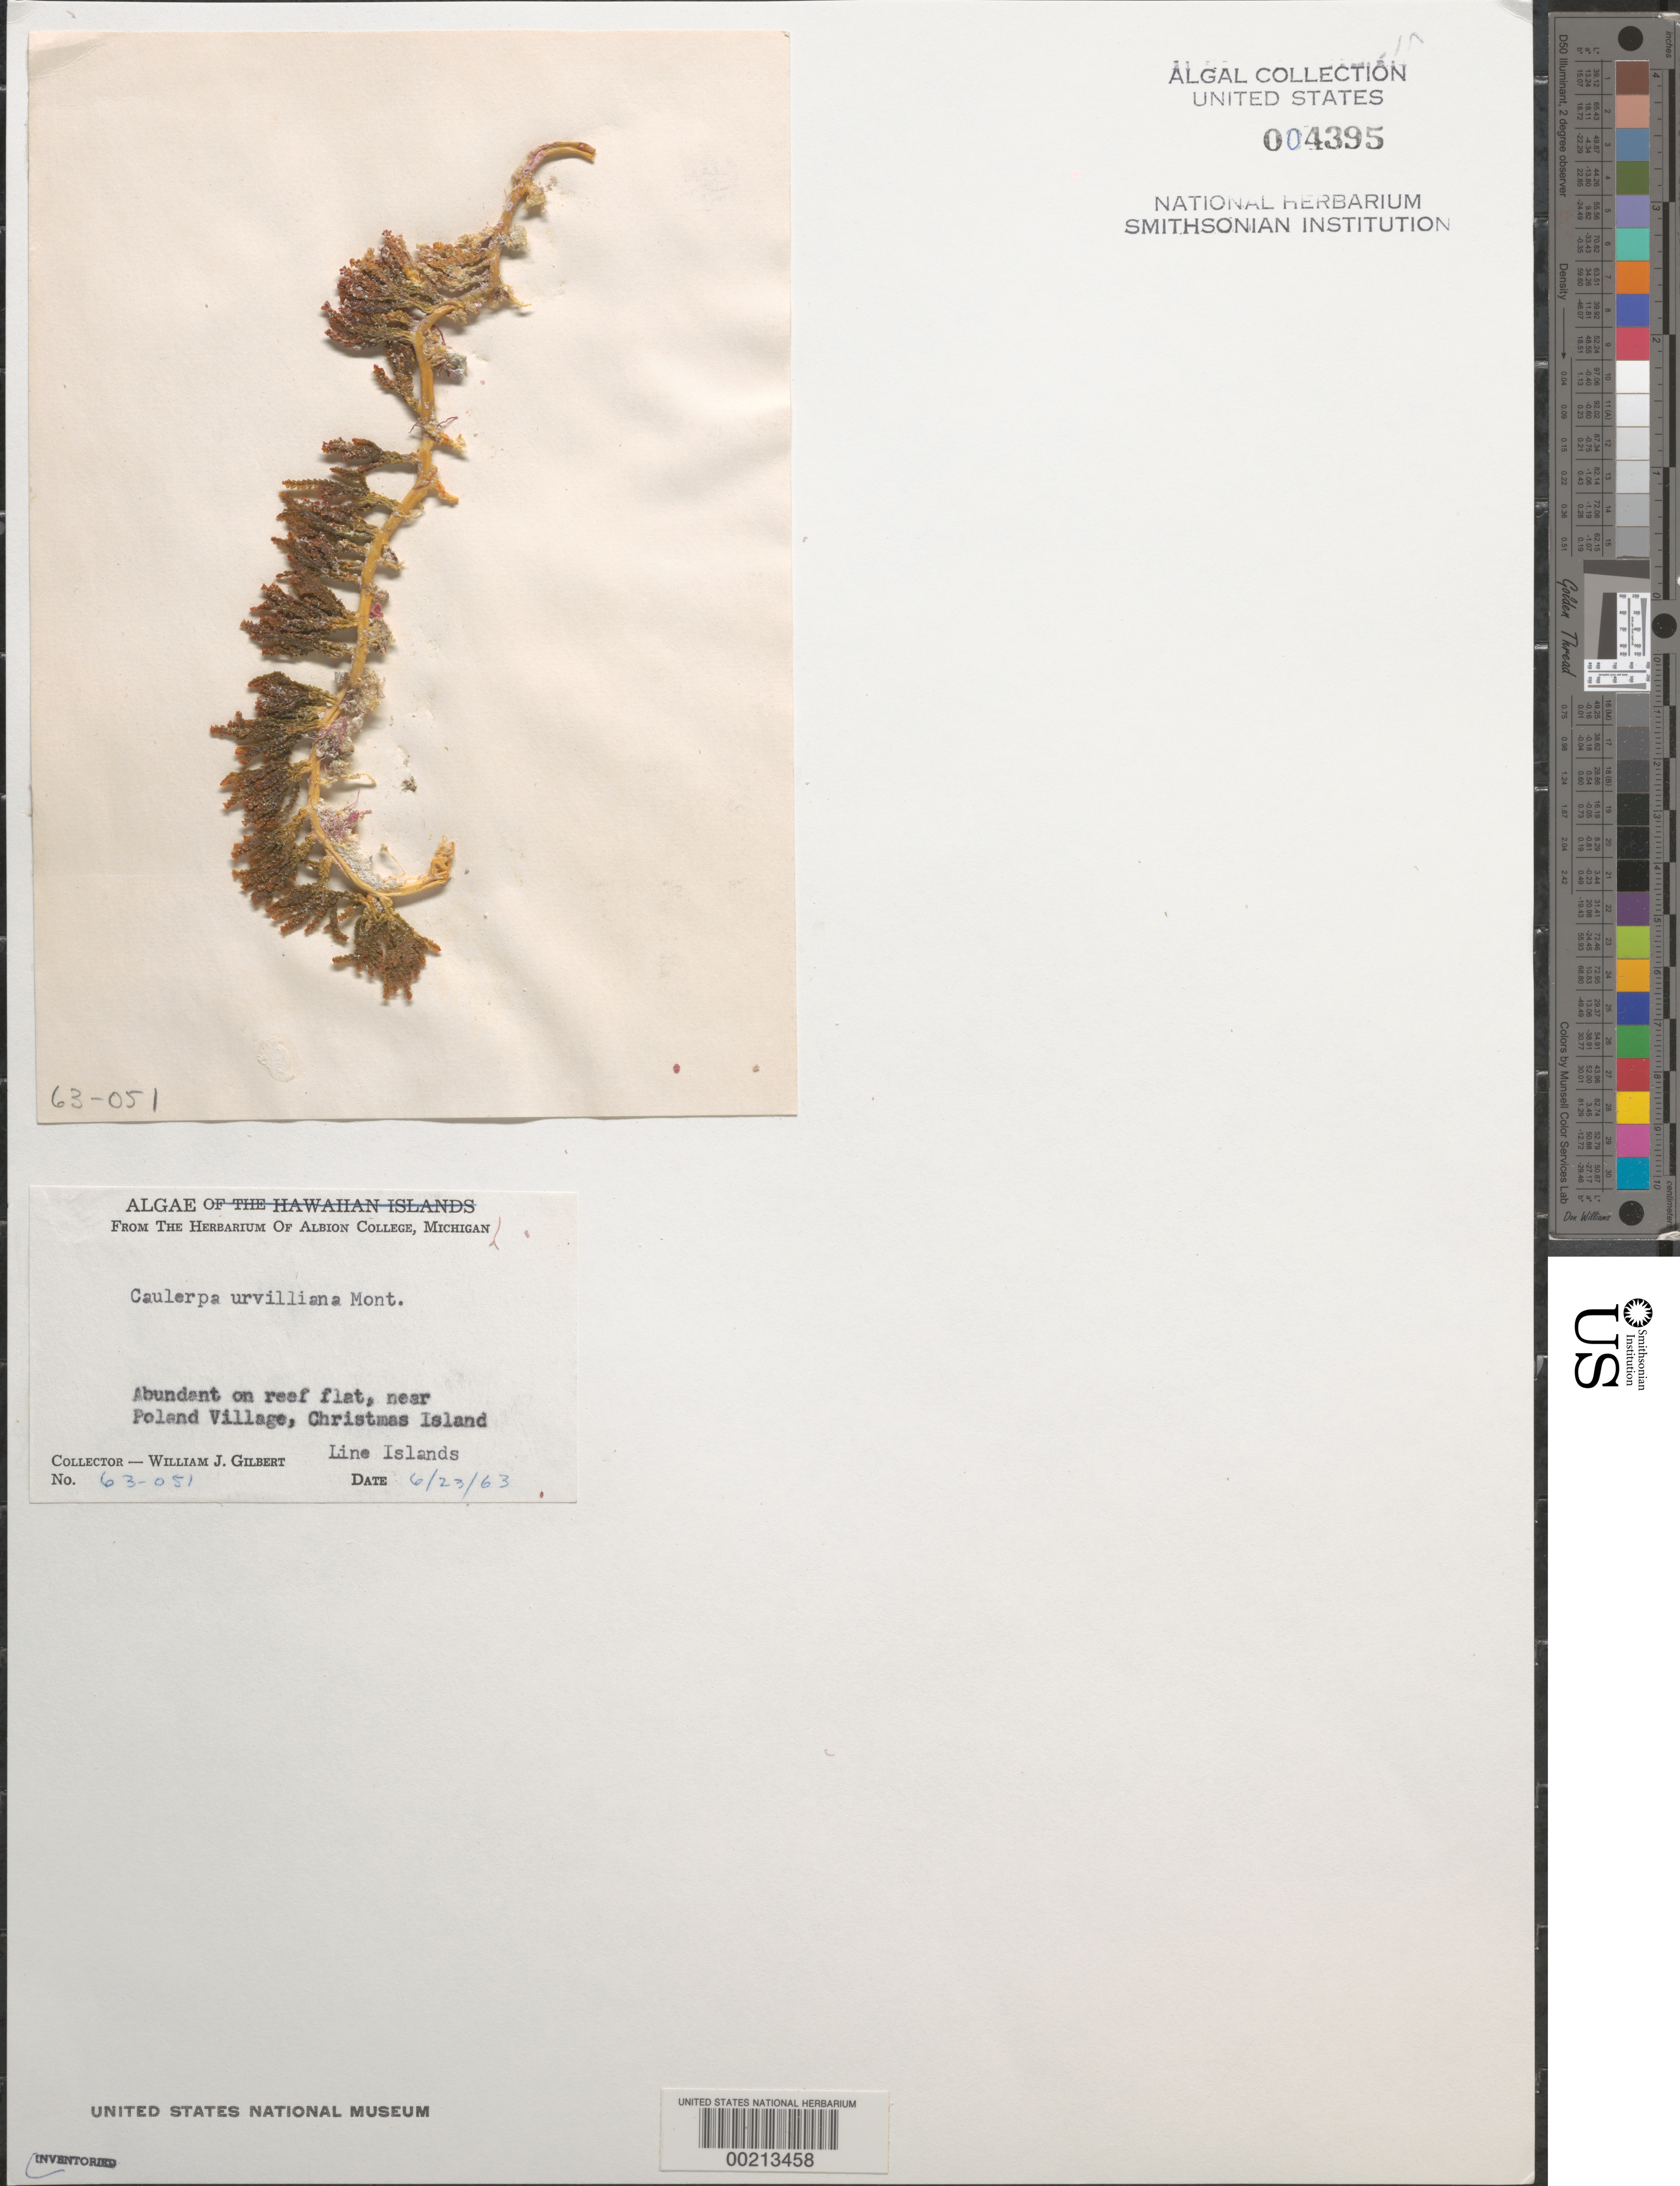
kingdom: Plantae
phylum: Chlorophyta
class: Ulvophyceae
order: Bryopsidales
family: Caulerpaceae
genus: Caulerpa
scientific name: Caulerpa urvilleana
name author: Mont.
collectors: W. J. Gilbert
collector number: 63-051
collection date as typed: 23 Jun 1963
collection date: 1963-06-23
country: Kiribati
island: Kiritimati [Christmas] Atoll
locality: Near Poland village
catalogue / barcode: US 4395